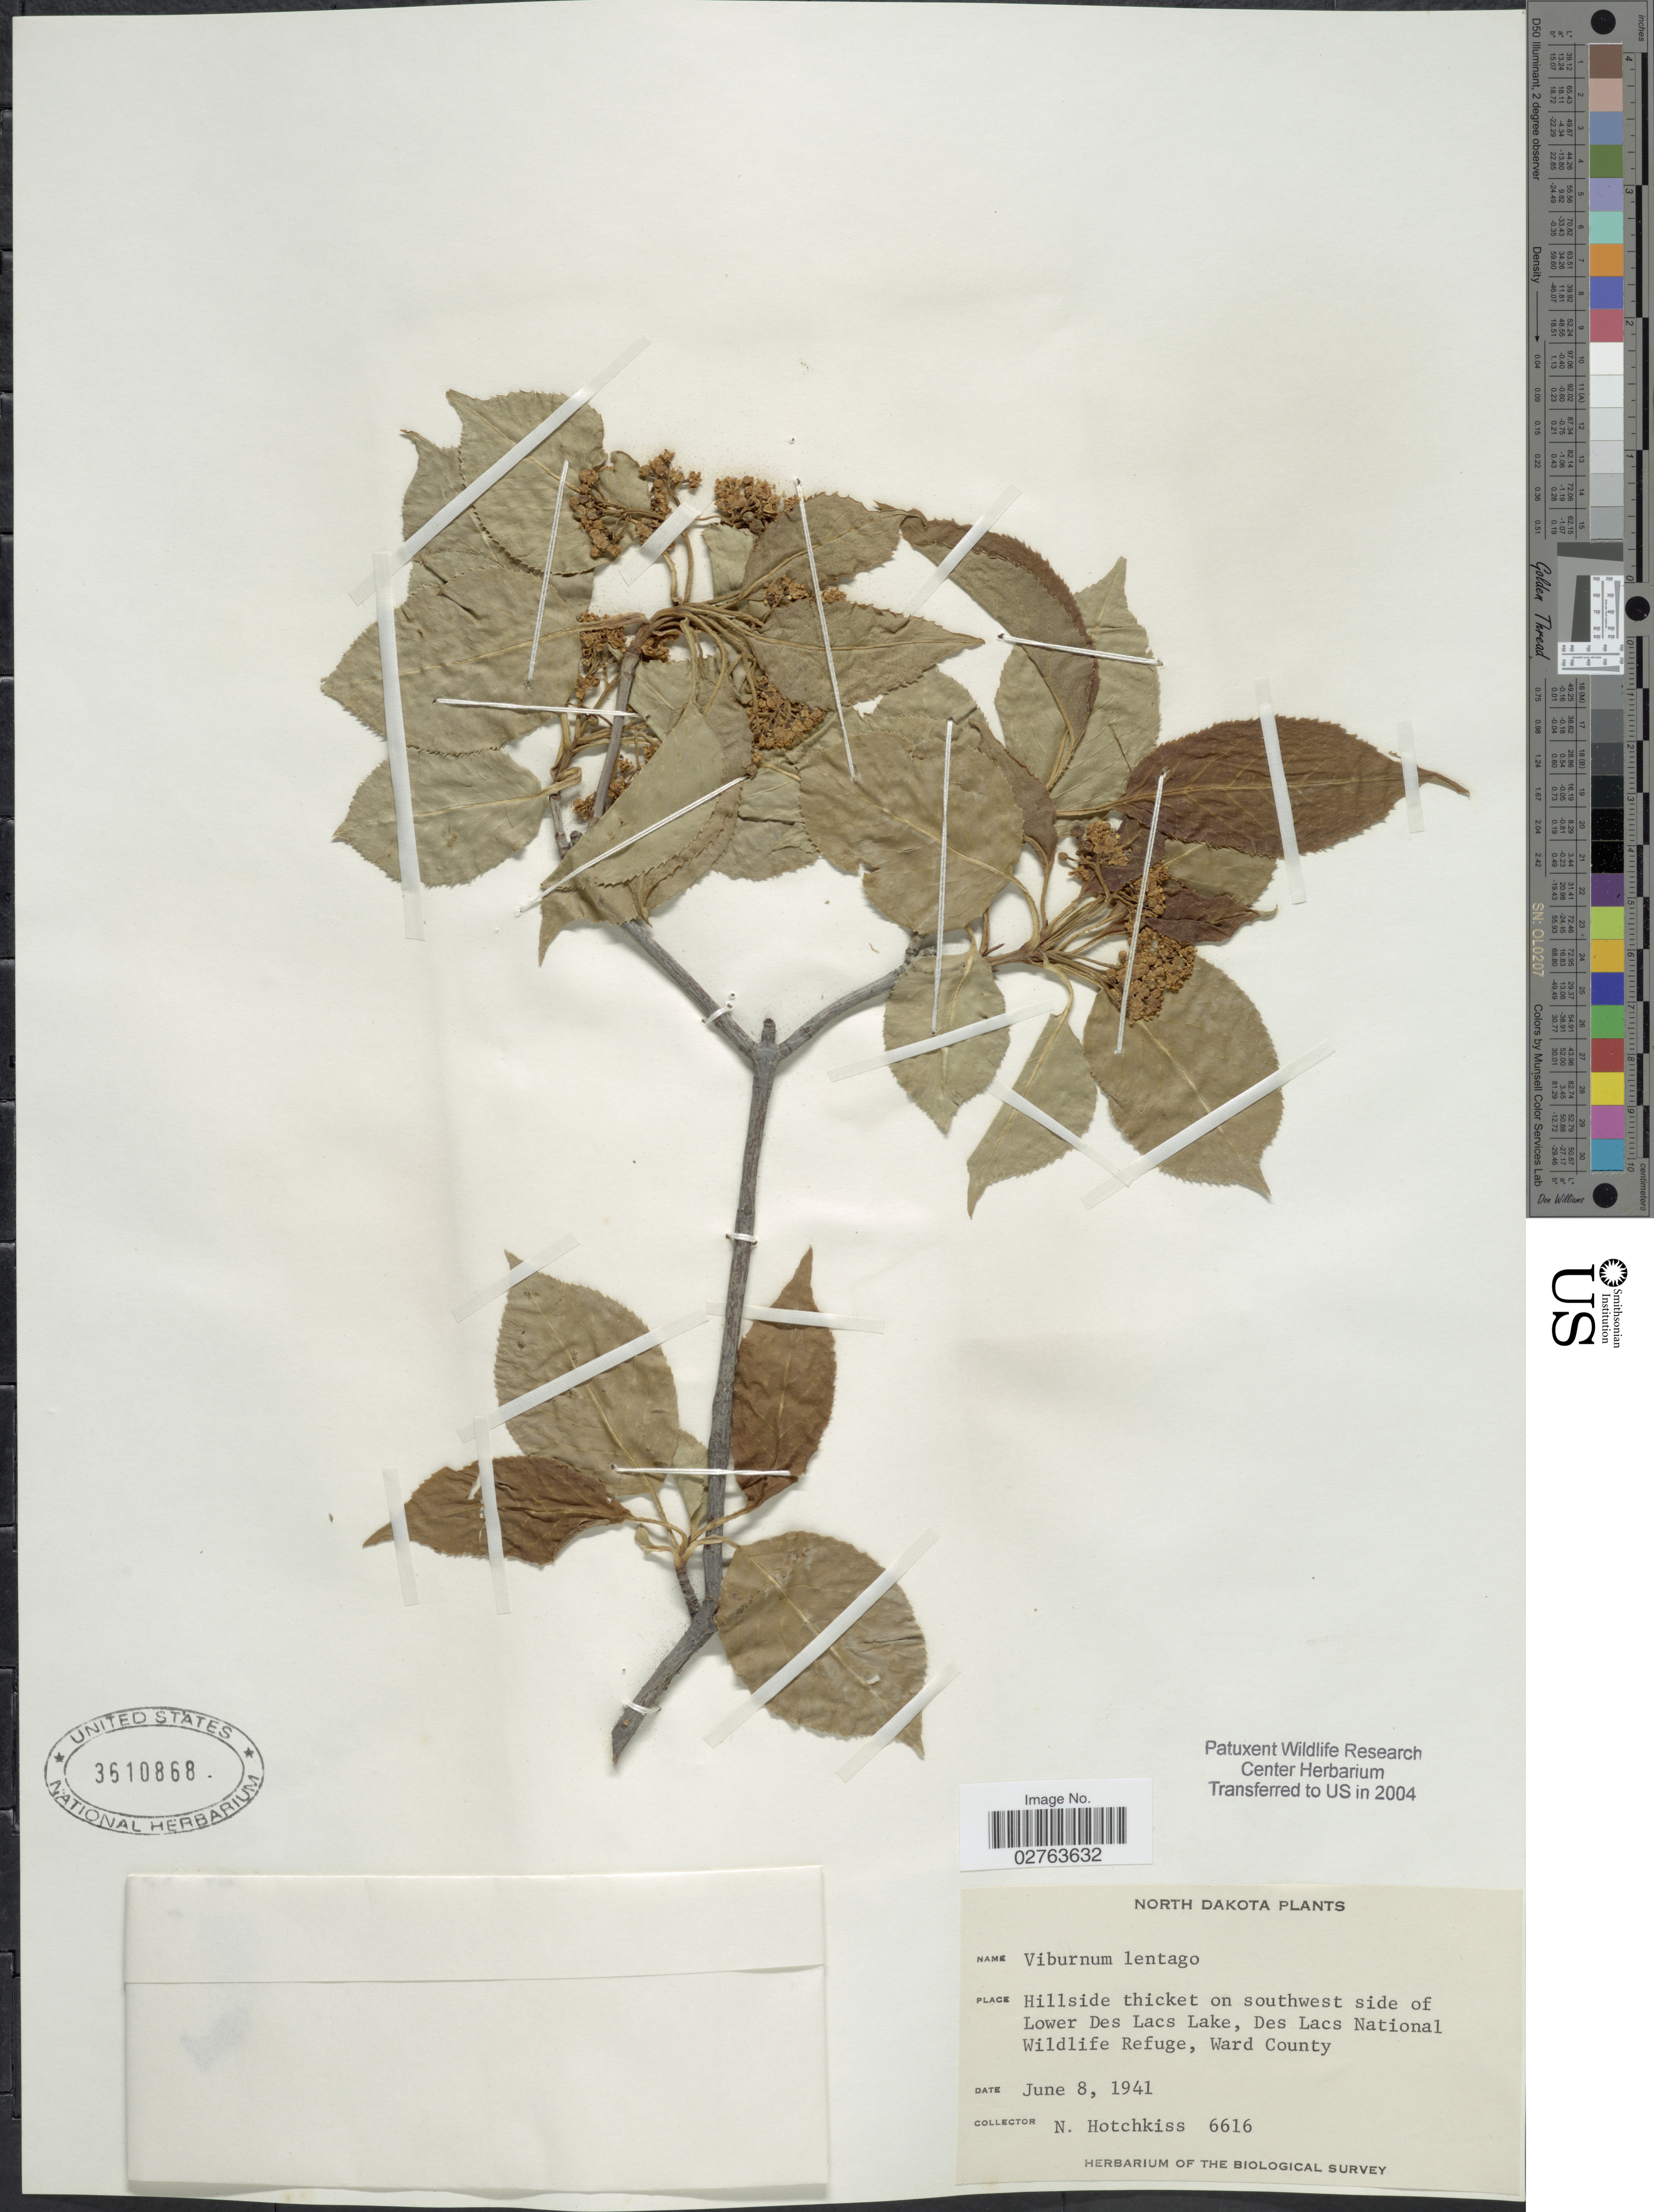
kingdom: Plantae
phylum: Tracheophyta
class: Magnoliopsida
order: Dipsacales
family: Viburnaceae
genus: Viburnum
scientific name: Viburnum lentago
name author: L.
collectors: N. Hotchkiss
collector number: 6616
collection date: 1941-06-08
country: United States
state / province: North Dakota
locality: Hillside thicket on southwest side of Lower Des Lacs Lake, Des Lacs National Wildlife Refuge, Ward County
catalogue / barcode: US 3610868